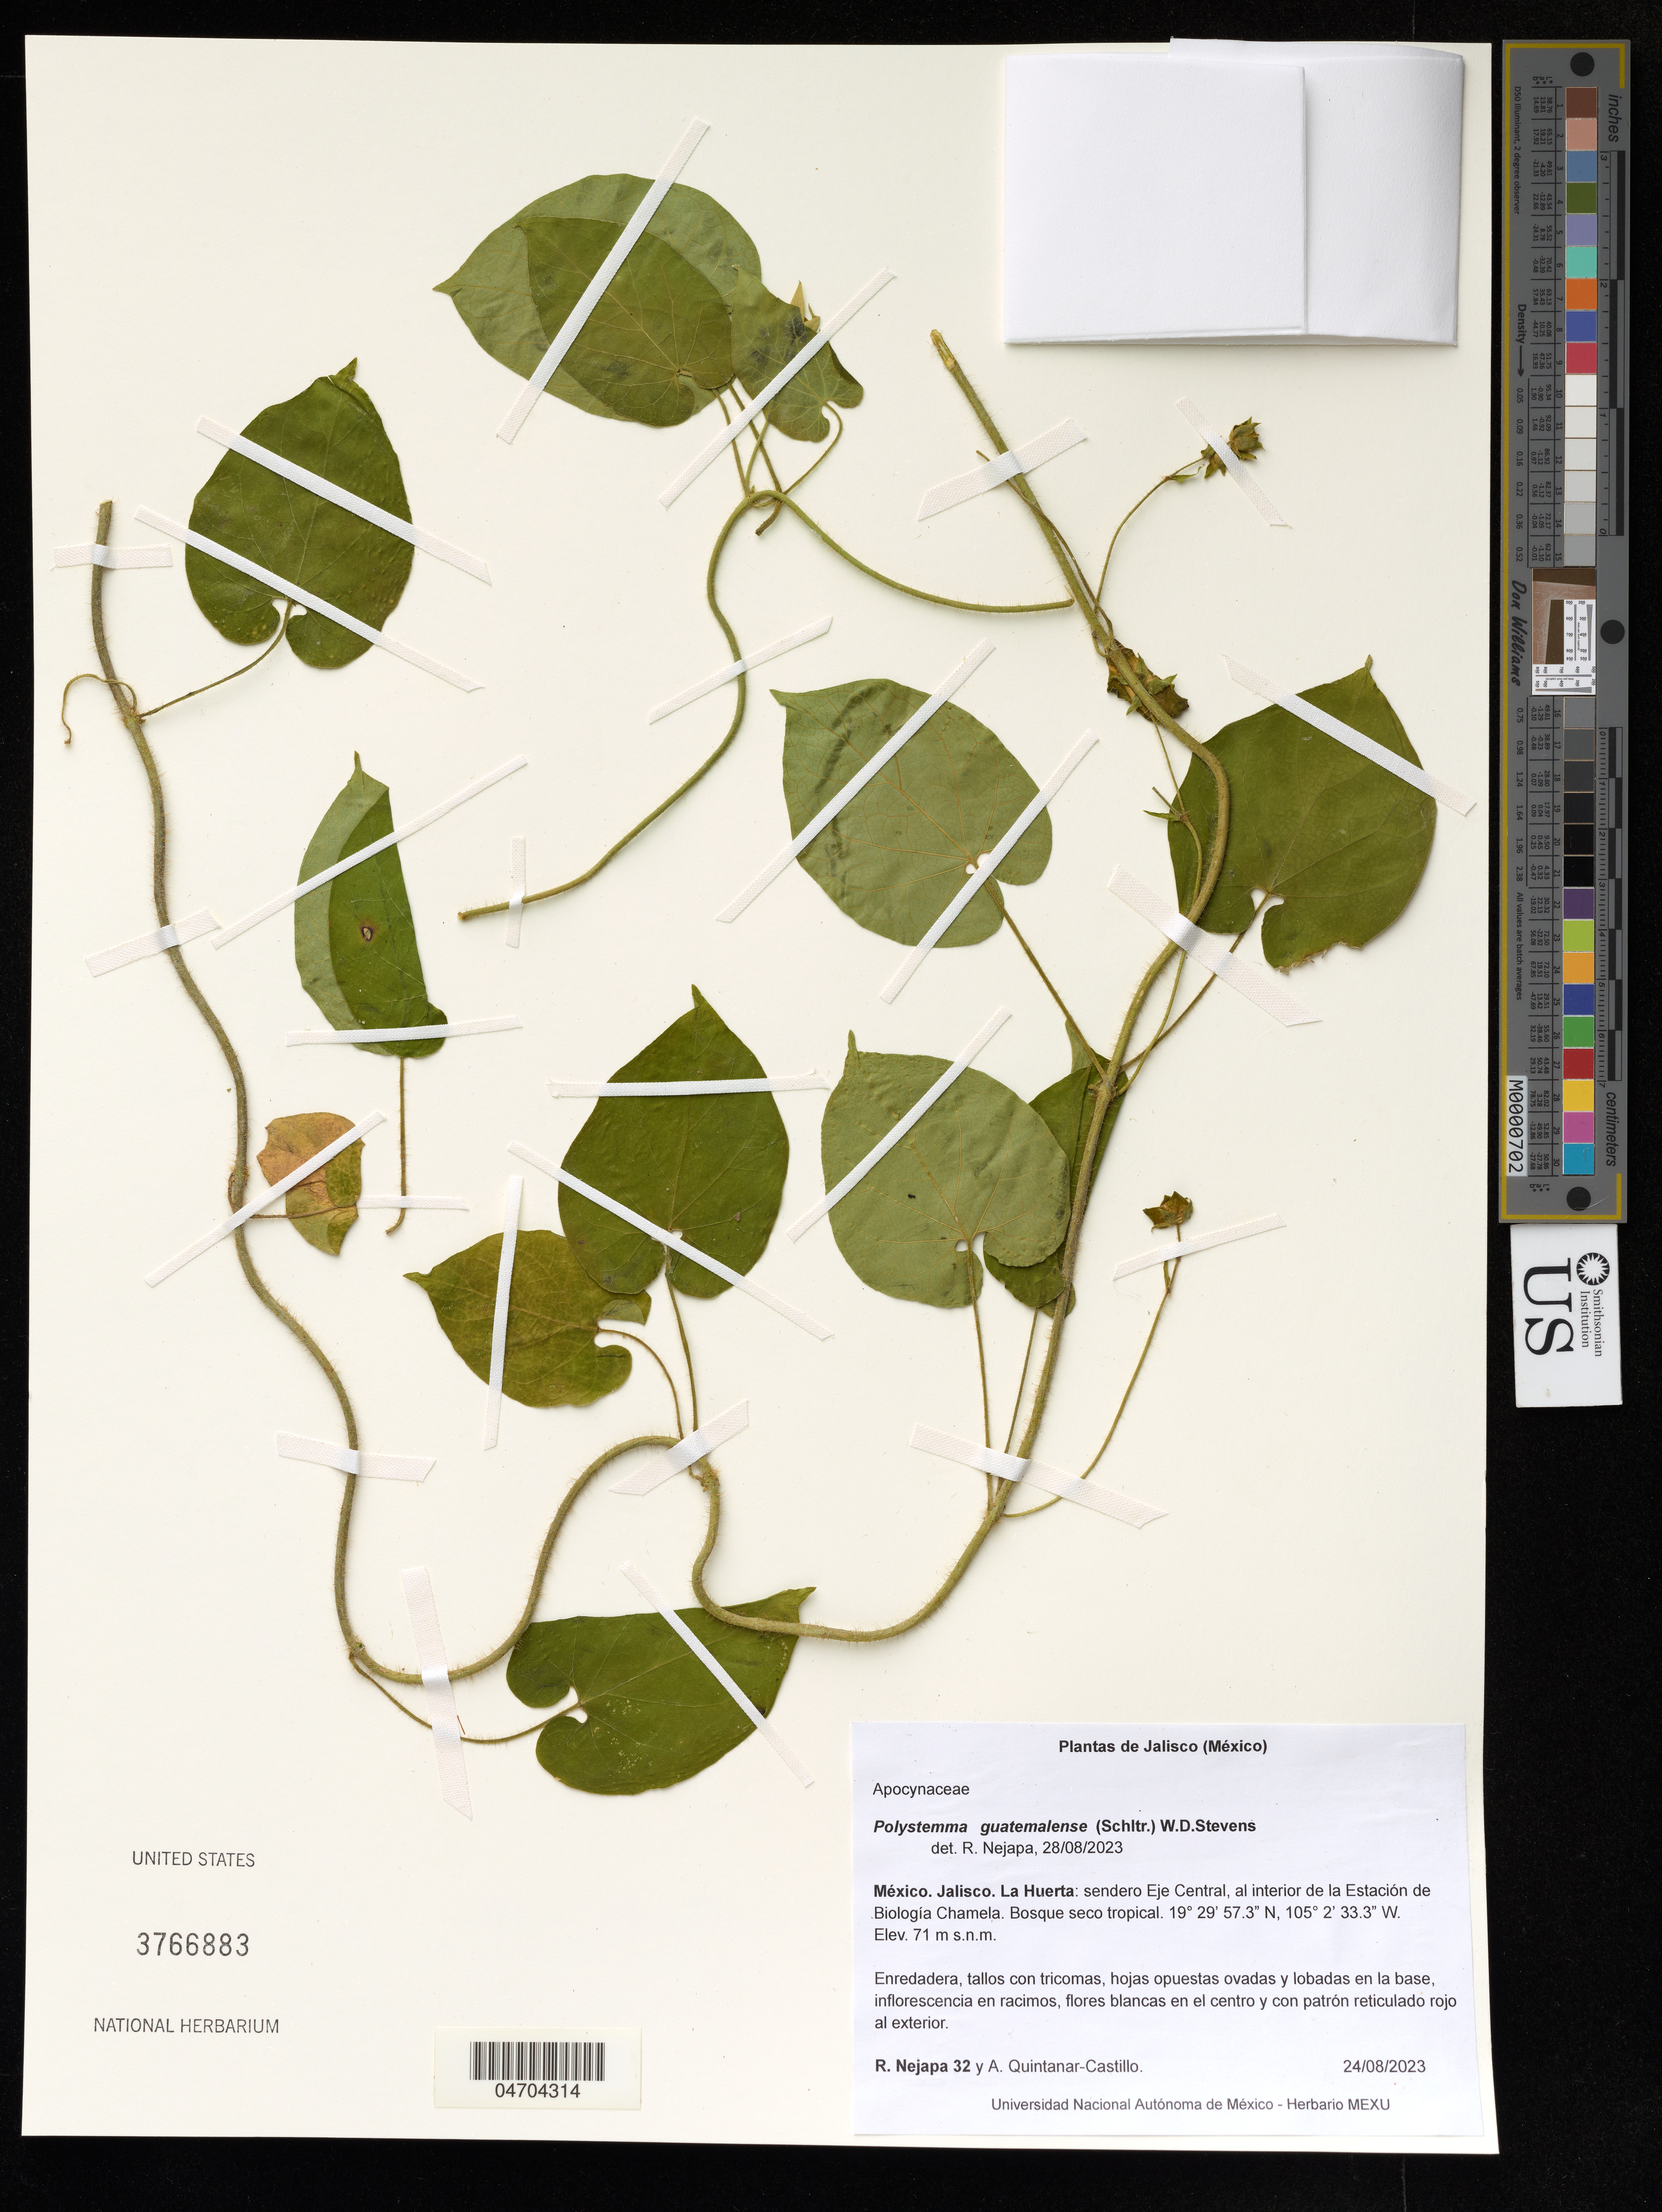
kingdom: Plantae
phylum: Tracheophyta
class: Magnoliopsida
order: Gentianales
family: Apocynaceae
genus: Polystemma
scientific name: Polystemma guatemalense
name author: (Schltr.) W.D. Stevens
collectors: R. Nejapa & A. Quintanar Castillo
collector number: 32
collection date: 2023-08-24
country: Mexico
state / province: Jalisco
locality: La Huerta: sendero Eje Central, al interior de la Estación de Biología Chamela. Bosque seco tropical.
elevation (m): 71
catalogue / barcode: US 3766883